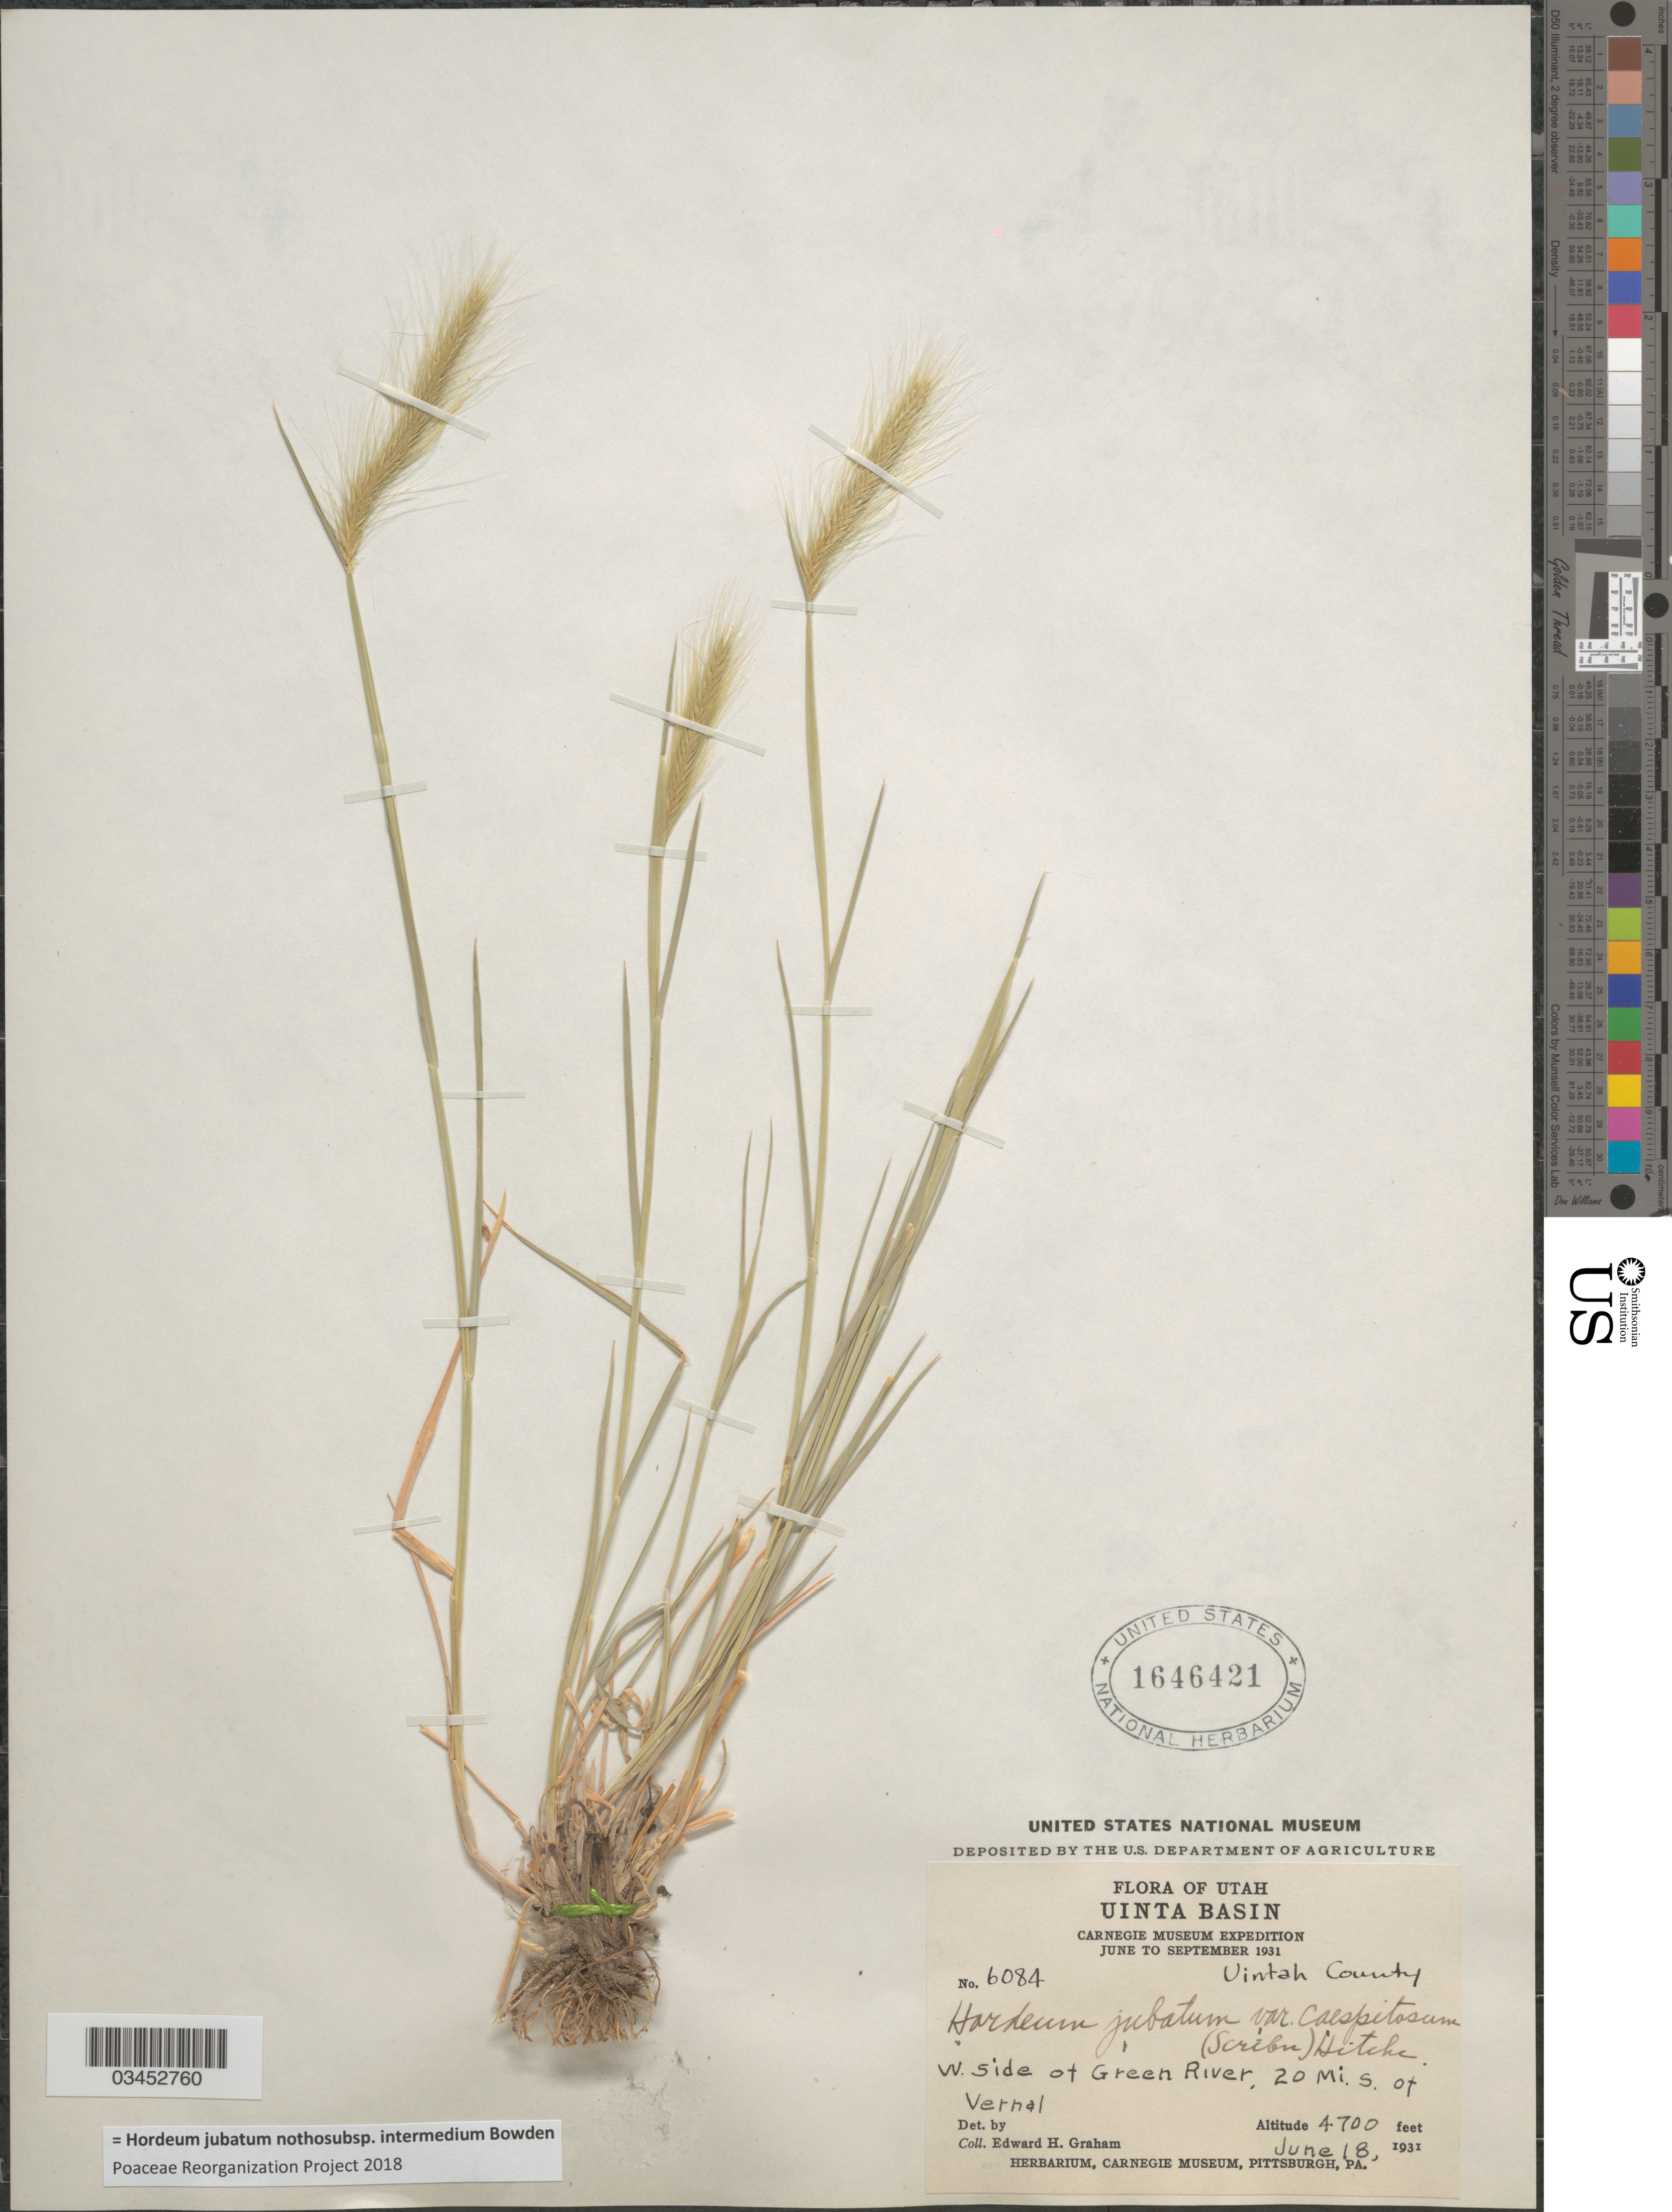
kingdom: Plantae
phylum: Tracheophyta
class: Liliopsida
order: Poales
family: Poaceae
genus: Hordeum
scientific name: Hordeum jubatum nothosubsp. intermedium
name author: Bowden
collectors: E. H. Graham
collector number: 6084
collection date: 1931-06-18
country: United States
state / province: Utah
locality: Uinta Basin. Carnegie Museum Expedition June to September 1931. Uintah County. W. side of Green River, 20 mi. S. of Vernal.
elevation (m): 1433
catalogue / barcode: US 1646421